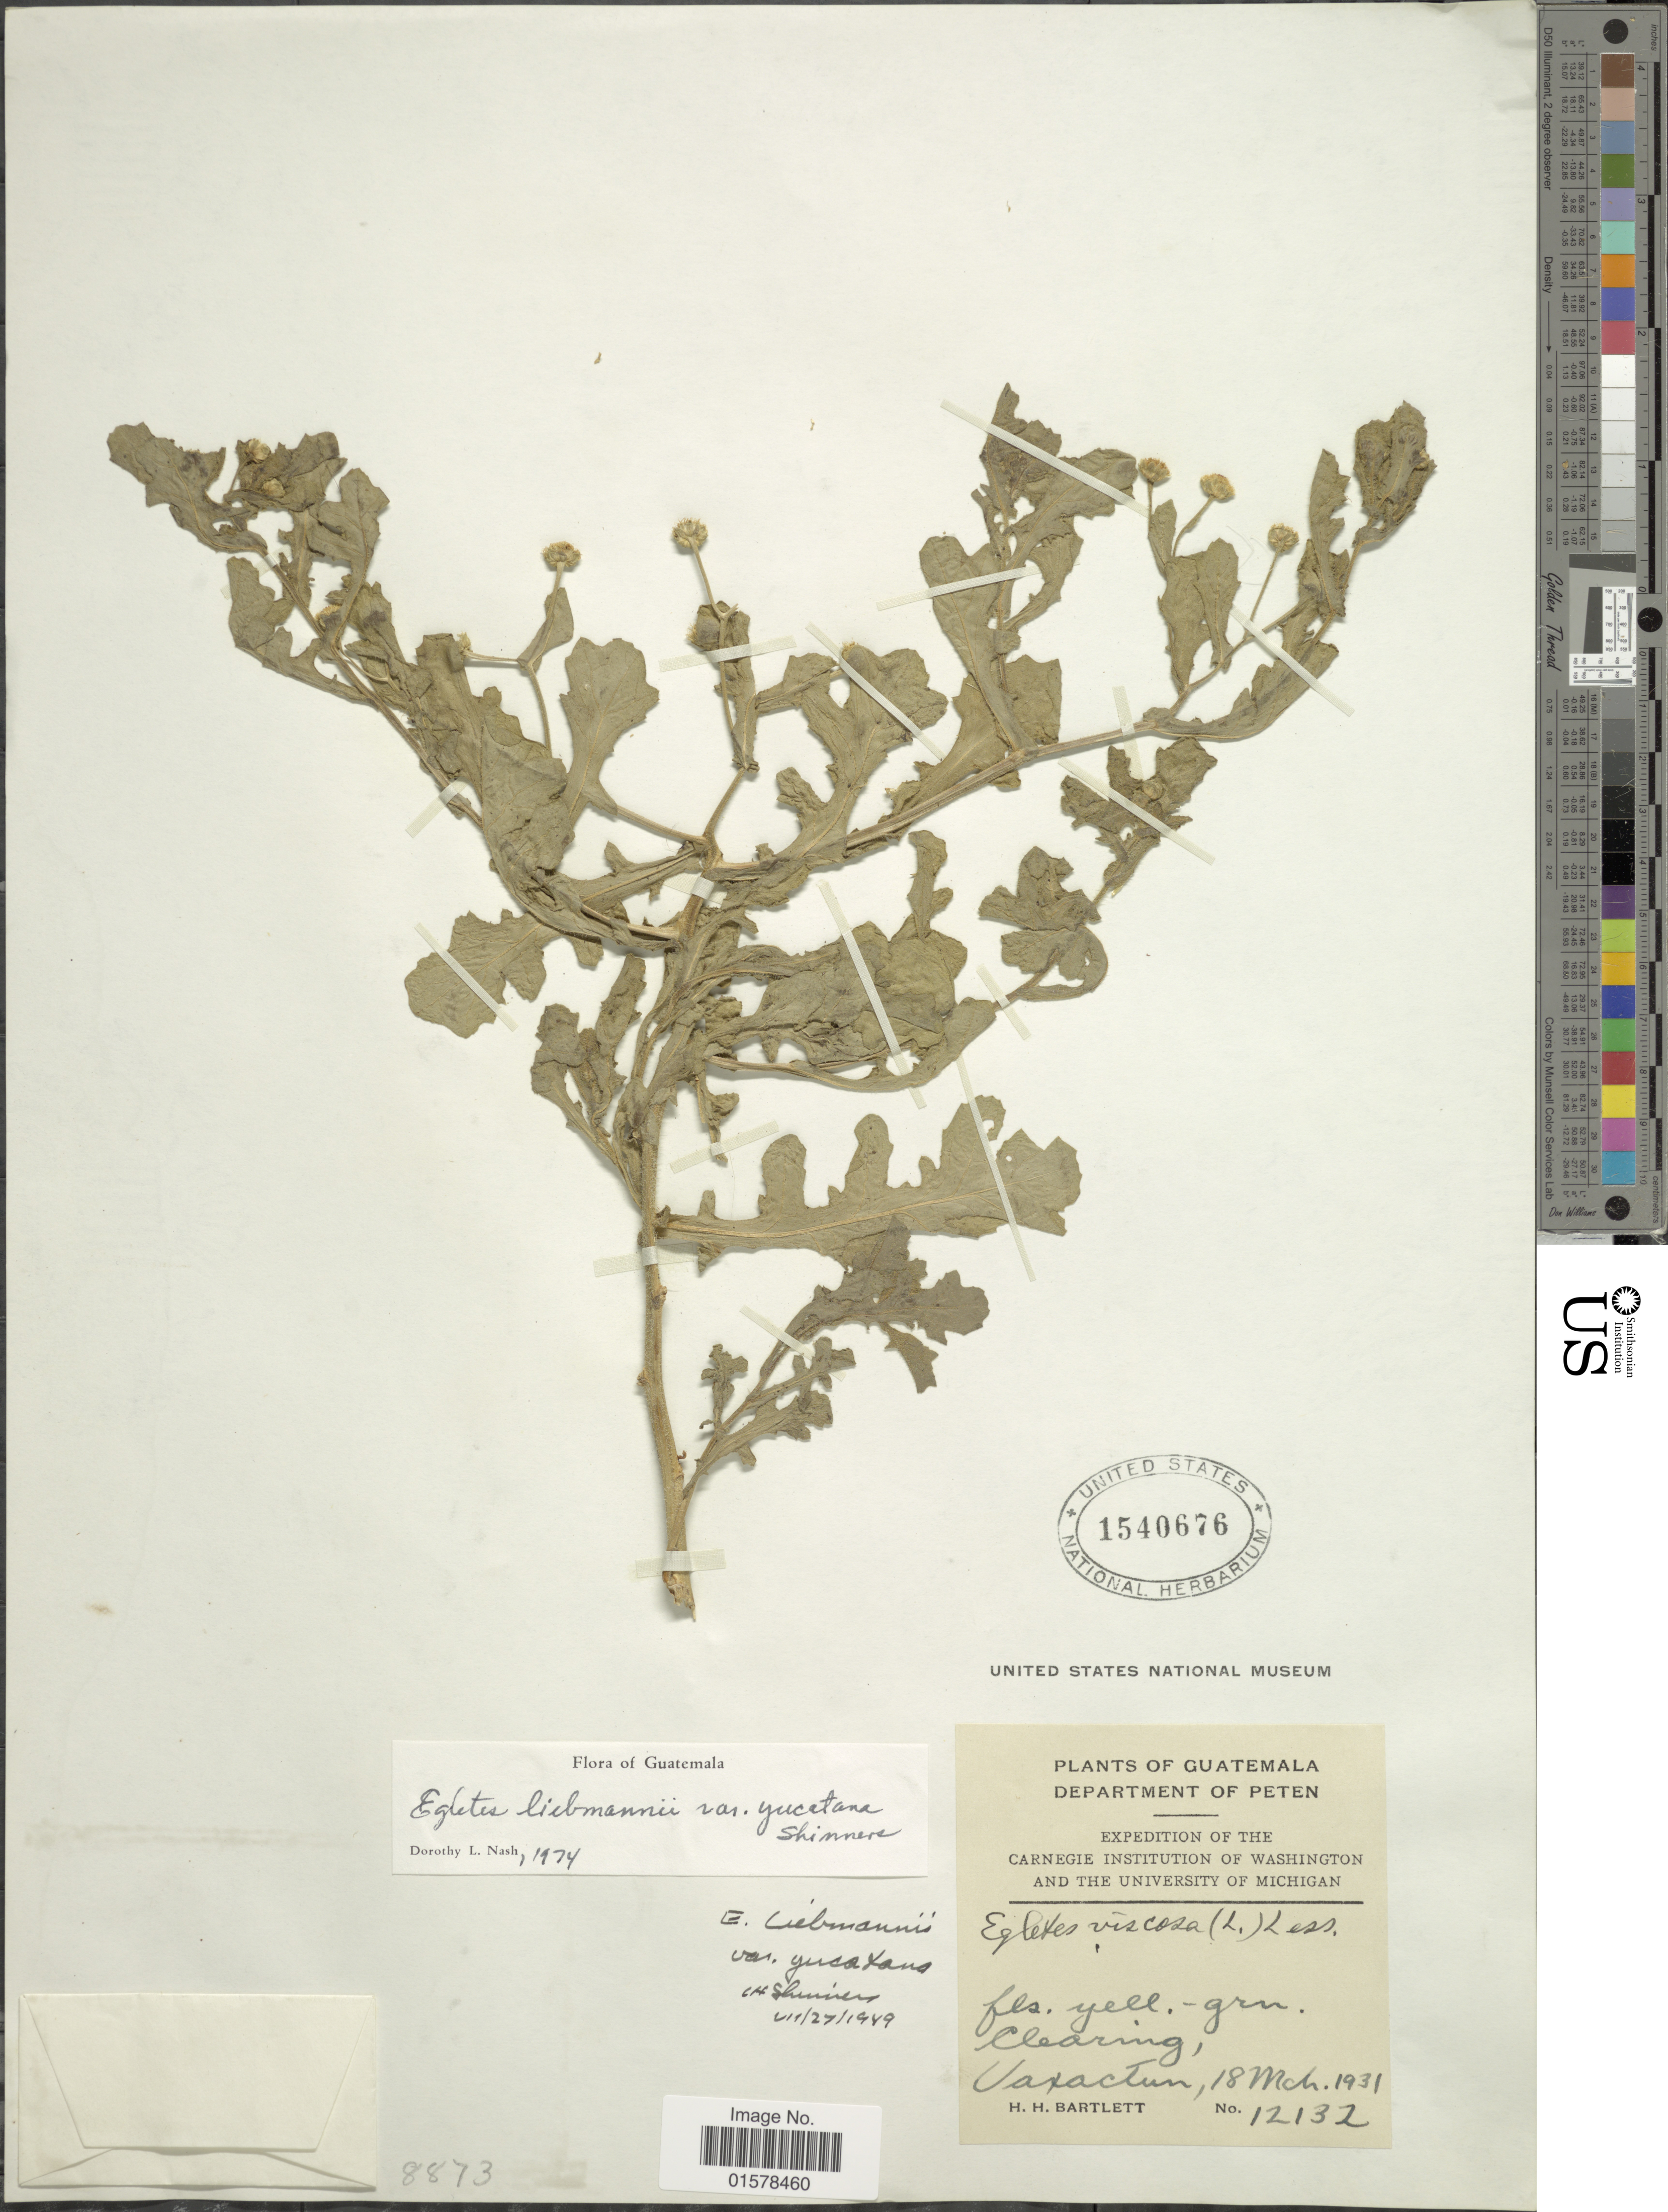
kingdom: Plantae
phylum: Tracheophyta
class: Magnoliopsida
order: Asterales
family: Asteraceae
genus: Egletes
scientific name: Egletes liebmannii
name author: Sch. Bip. ex Hemsl.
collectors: H. H. Bartlett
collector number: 12132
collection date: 1931-03-18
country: Guatemala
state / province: El Petén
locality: Guatemala. Department of Peten. Clearing. Uaxactun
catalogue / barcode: US 1540676